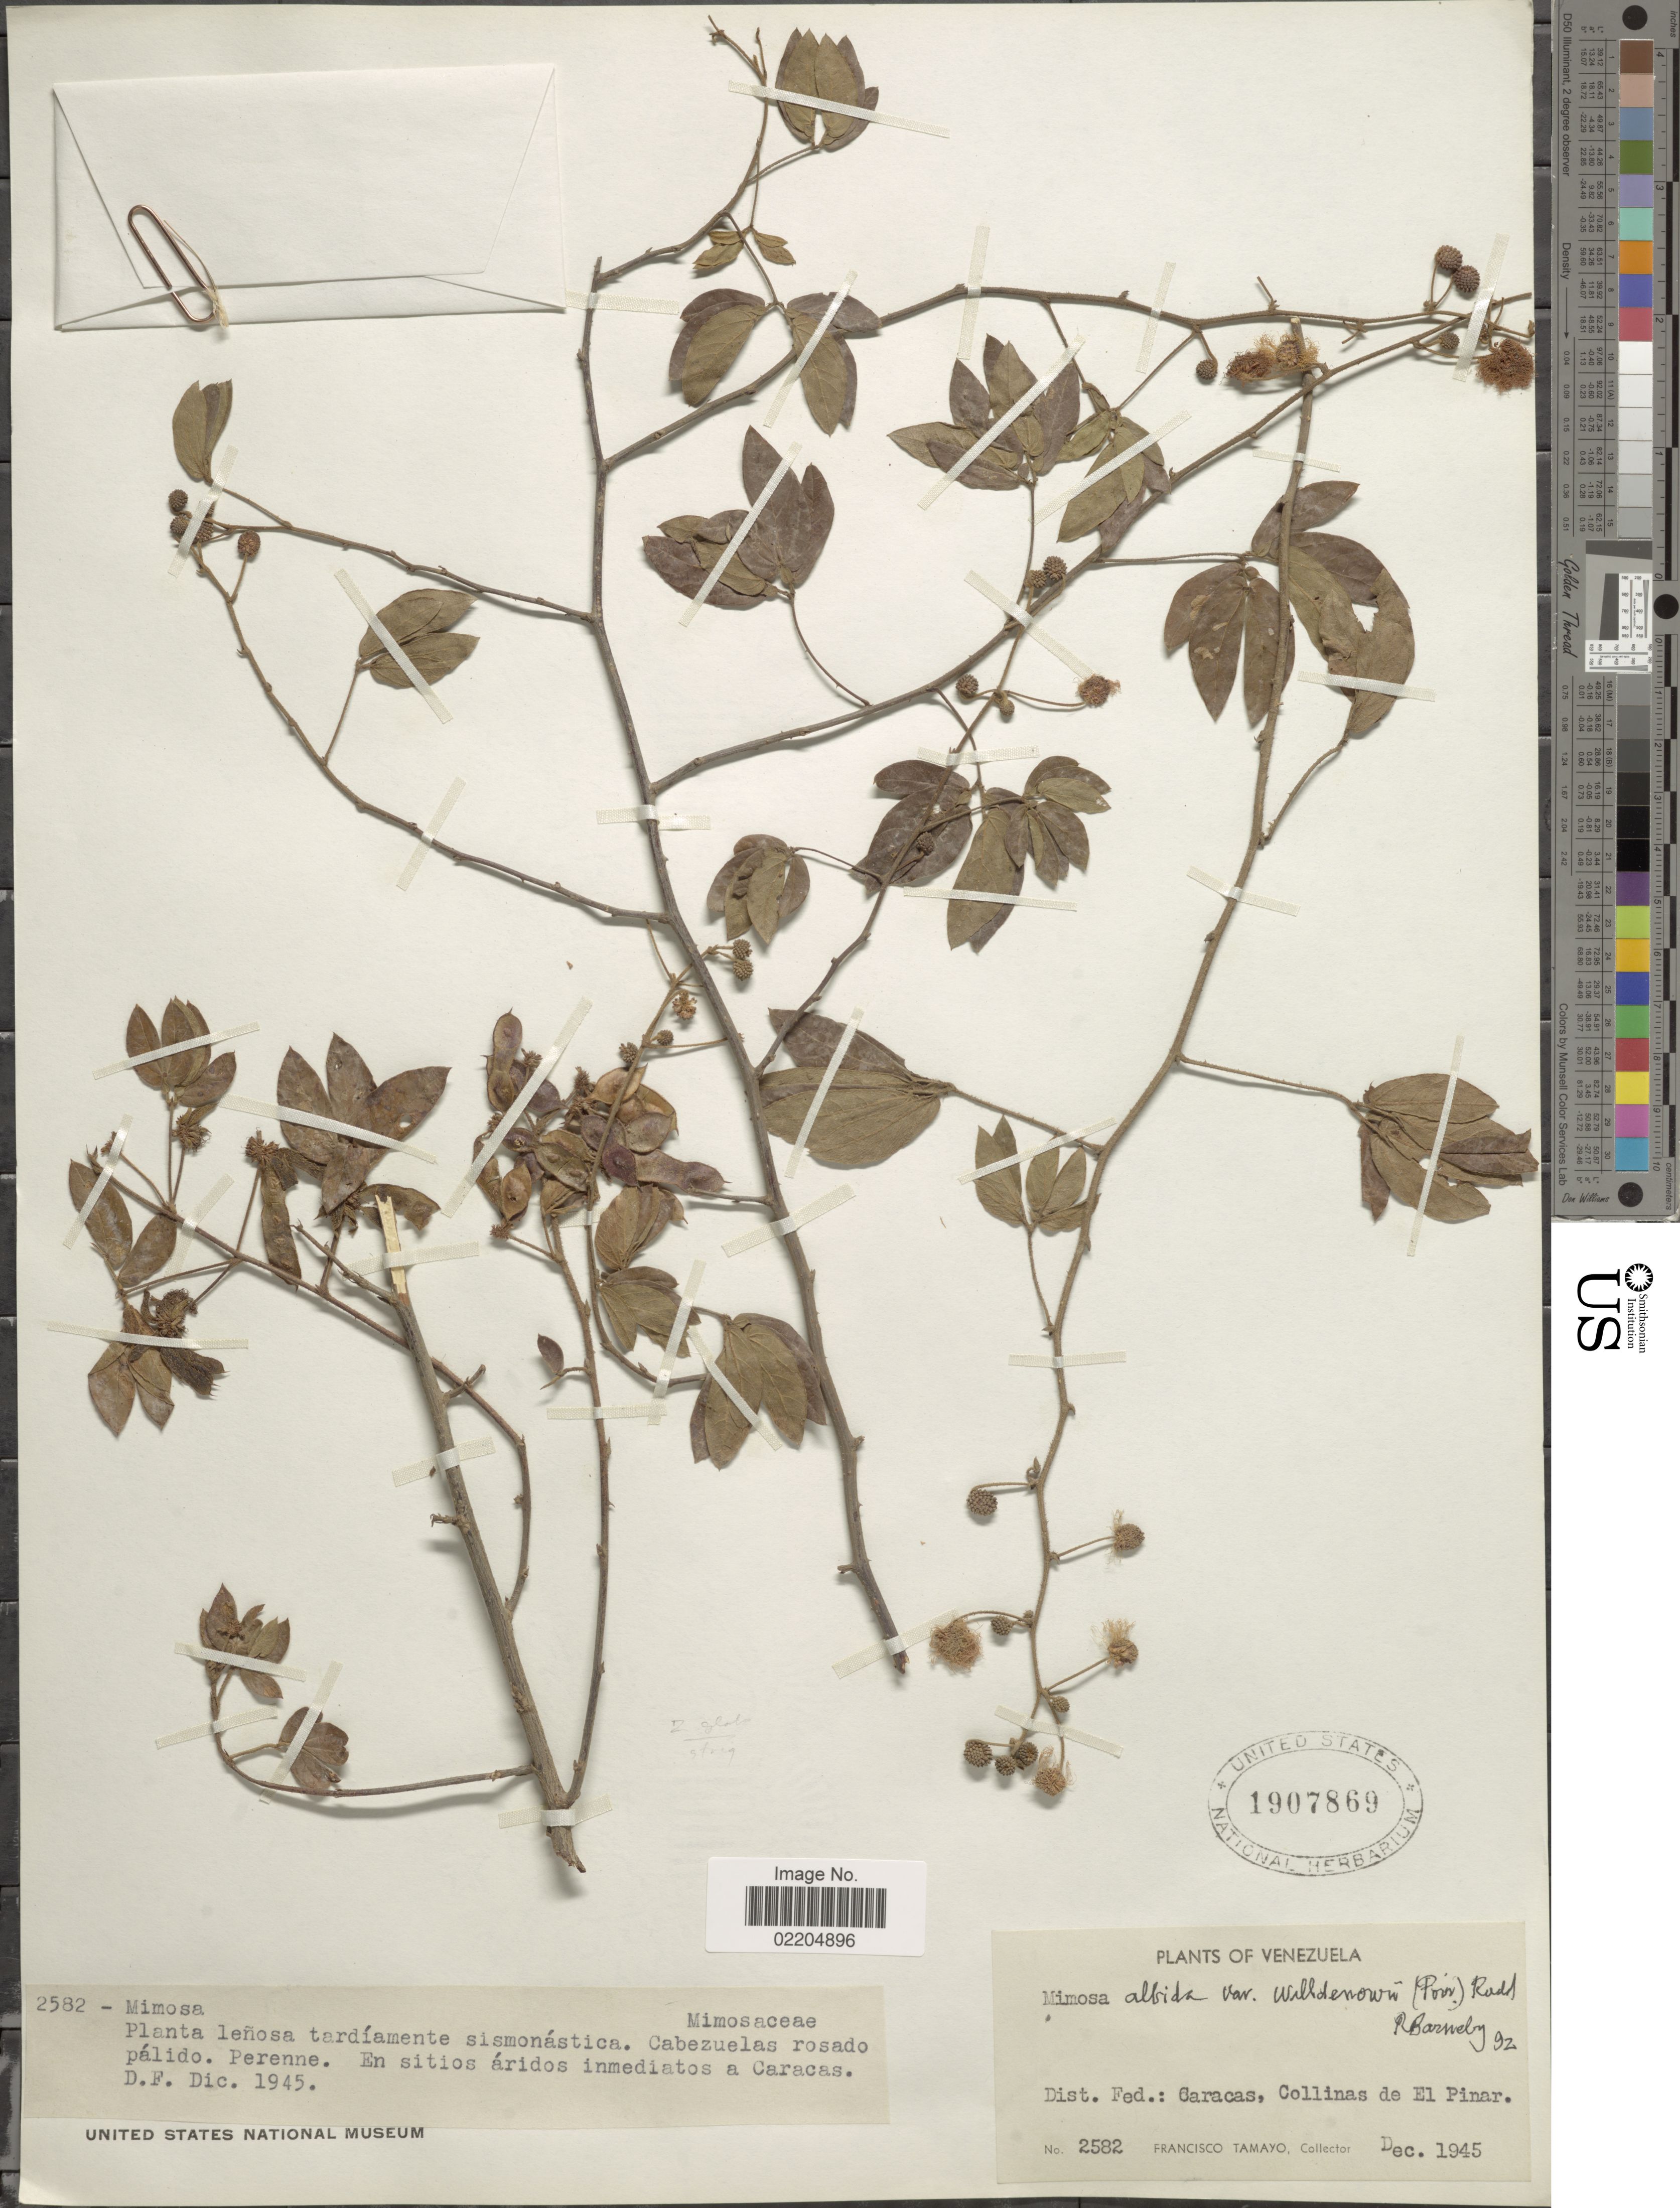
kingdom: Plantae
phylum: Tracheophyta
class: Magnoliopsida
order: Fabales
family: Fabaceae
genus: Mimosa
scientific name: Mimosa albida var. willdenowii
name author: (Poir.) Rudd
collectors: F. Tamayo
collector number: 2582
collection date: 1945-12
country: Venezuela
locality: Dist. Fed.: Caracas, Collinas de El Pinar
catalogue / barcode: US 1907869